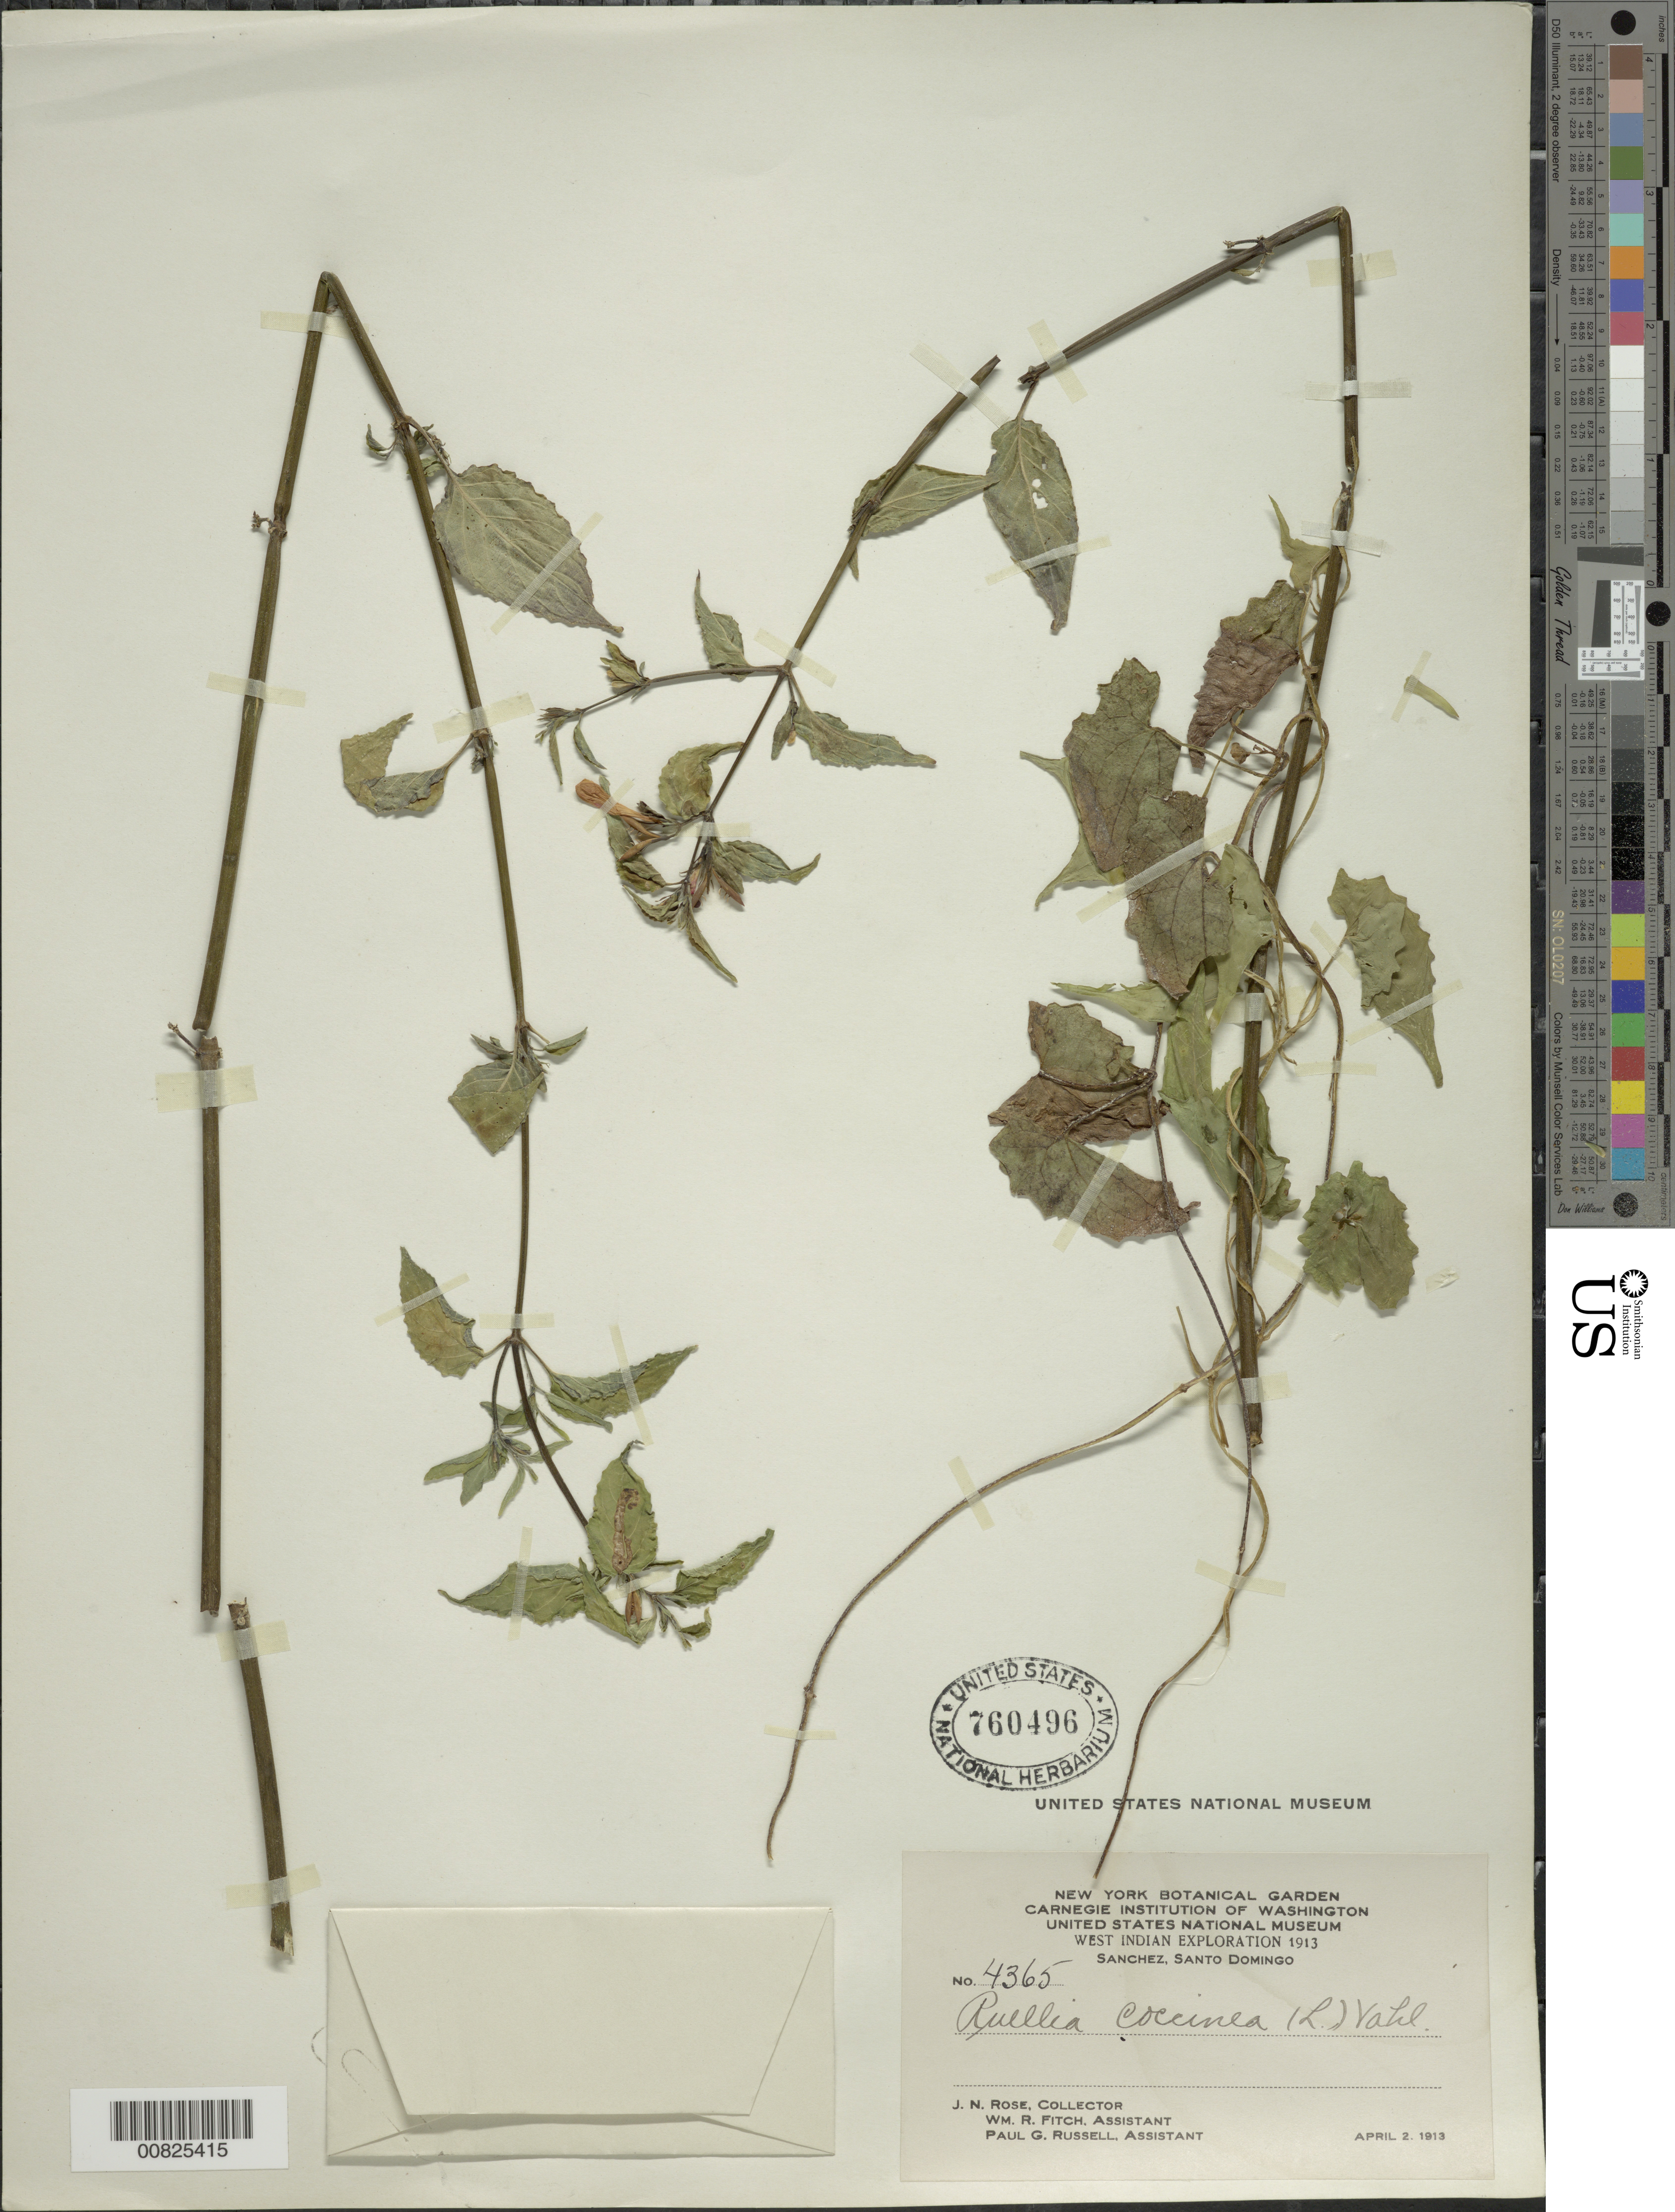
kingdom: Plantae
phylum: Tracheophyta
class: Magnoliopsida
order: Lamiales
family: Acanthaceae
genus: Ruellia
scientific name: Ruellia coccinea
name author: (L.) Vahl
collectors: J. N. Rose, W. R. Fitch & P. G. Russell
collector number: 4365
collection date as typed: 02 Apr 1913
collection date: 1913-04-02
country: Dominican Republic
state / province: Sanchez Ramirez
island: Hispaniola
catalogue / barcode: US 760496